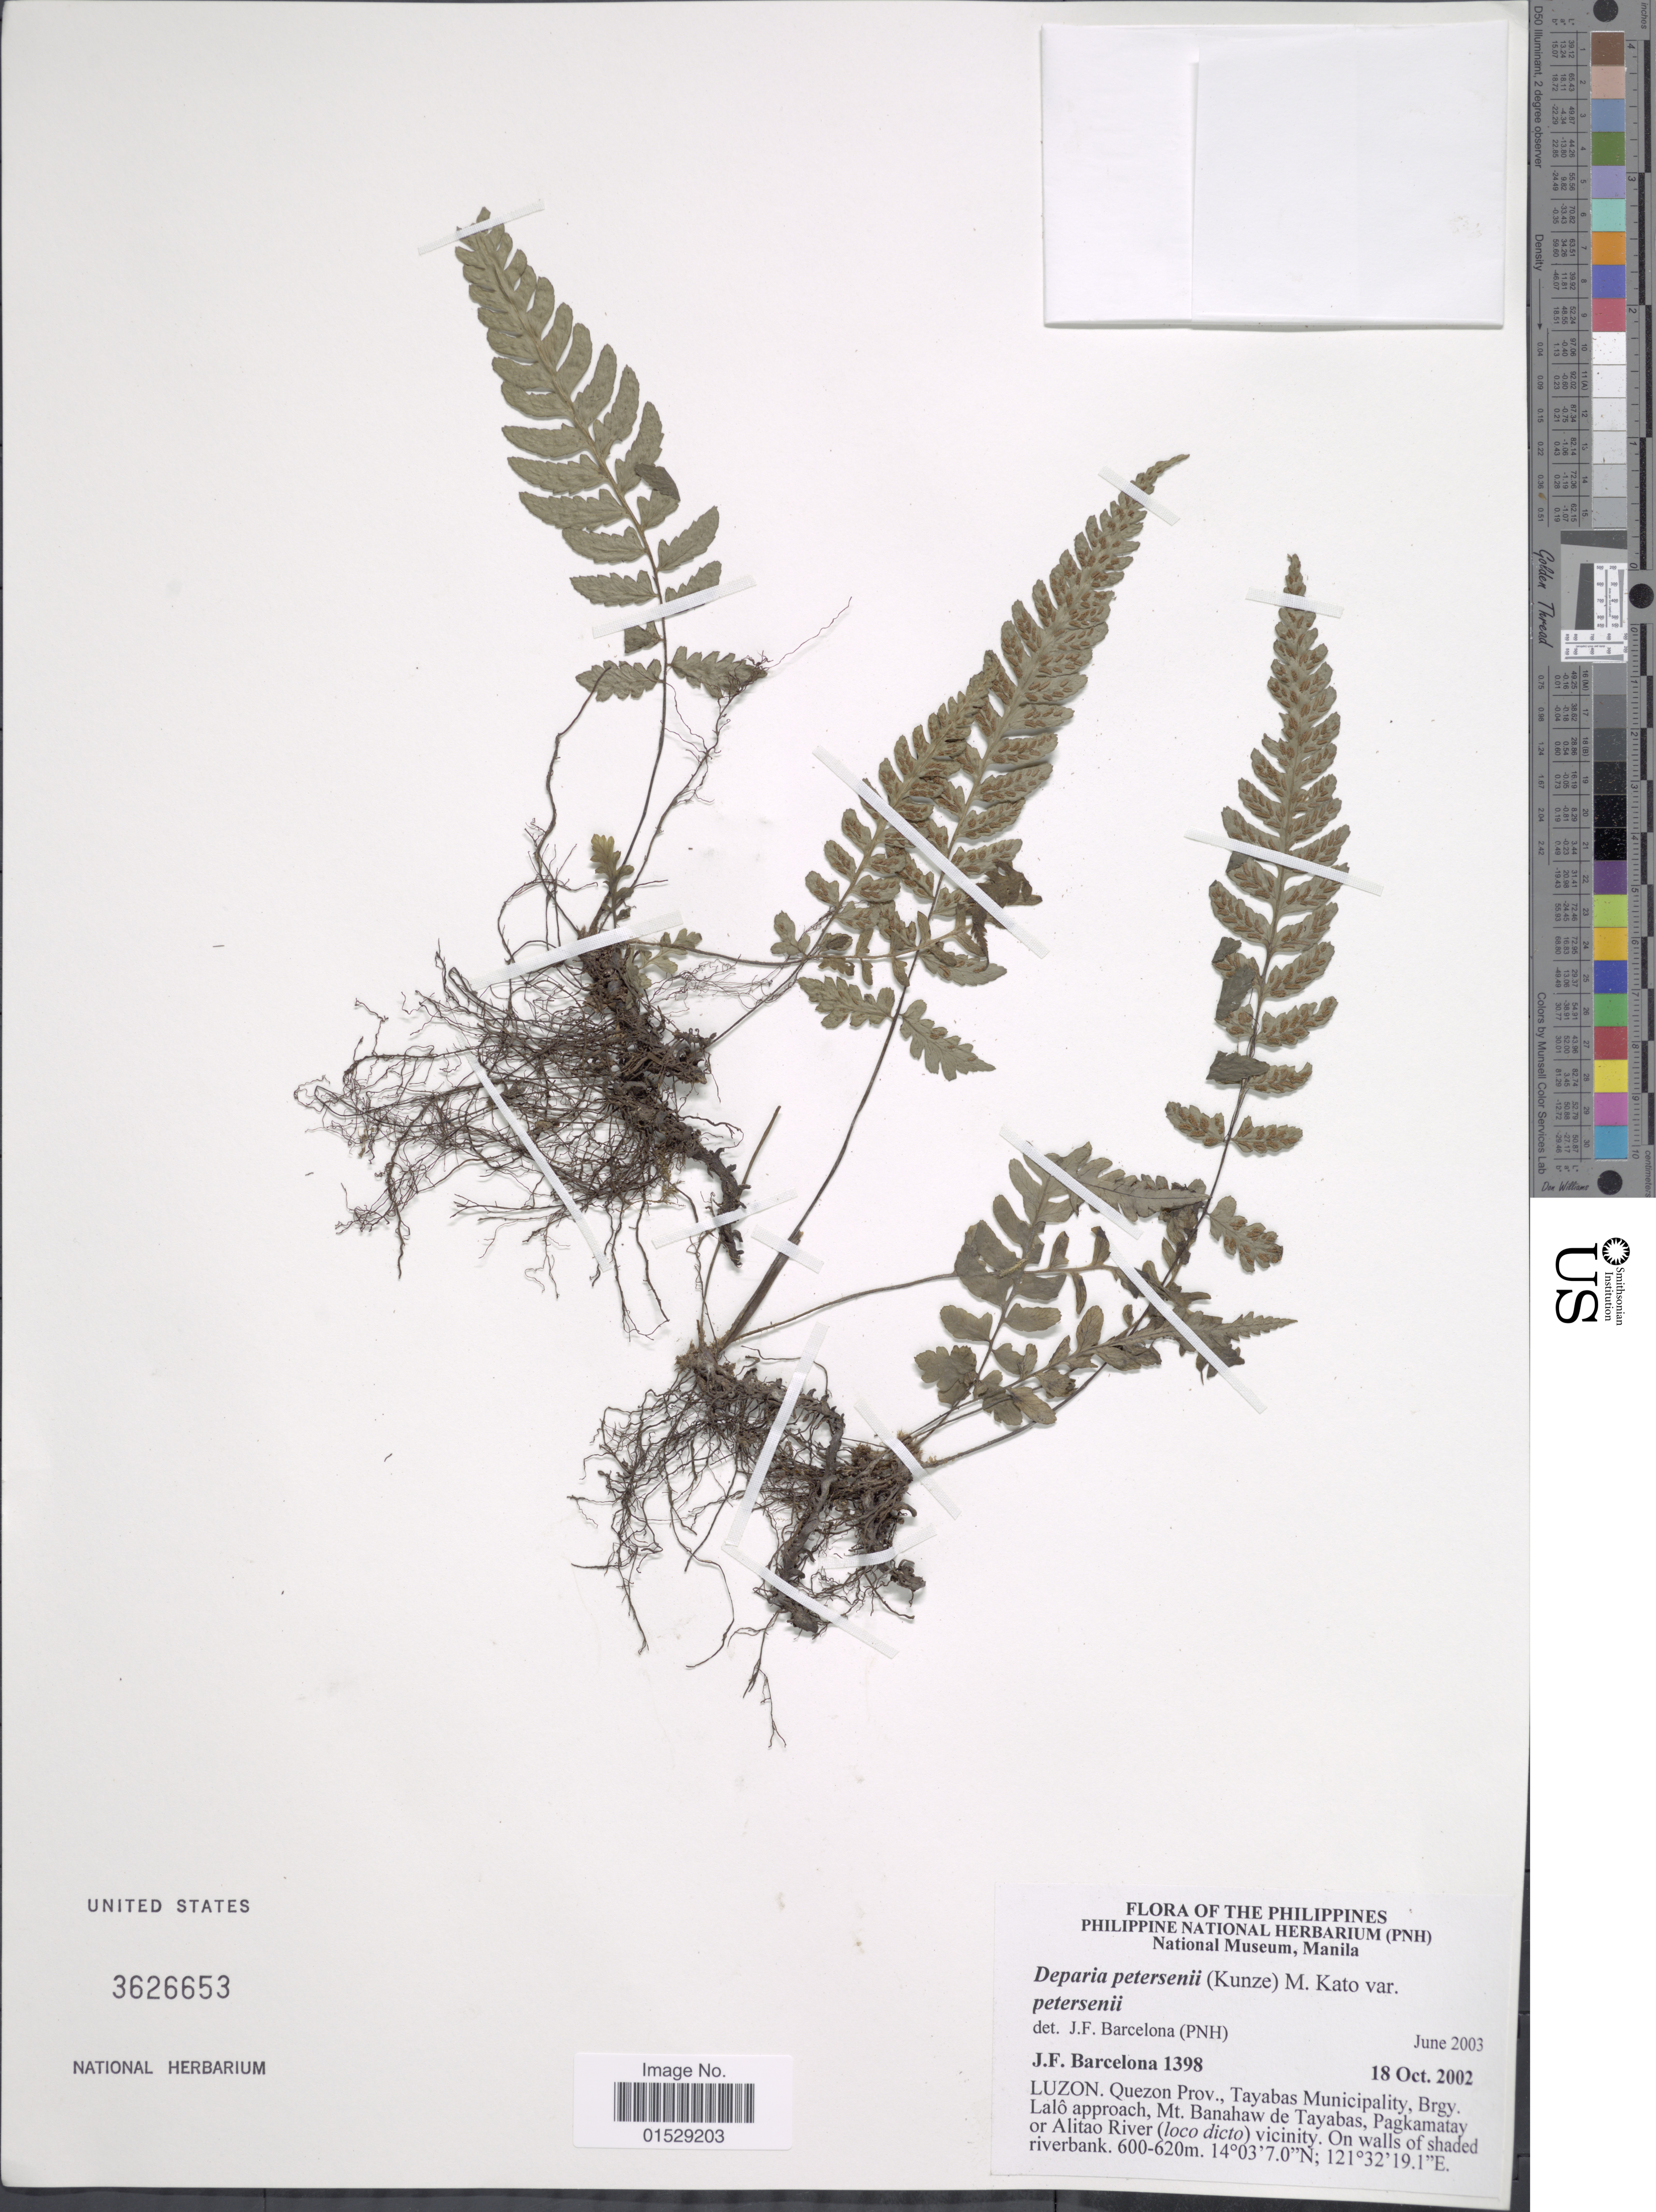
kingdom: Plantae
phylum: Tracheophyta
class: Polypodiopsida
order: Polypodiales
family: Athyriaceae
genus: Deparia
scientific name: Deparia petersenii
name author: (Kunze) M. Kato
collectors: J. F. Barcelona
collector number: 1398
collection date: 2002-10-18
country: Philippines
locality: Luzon, Quezon prov., Tayabas Municipality, Brgy. Lalo approach, Mt. Banahaw de Tayabas, Pagkamatay or Alitao River (loco dicto) vicinity, on walls of shaded riverbank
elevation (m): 600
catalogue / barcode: US 3626653